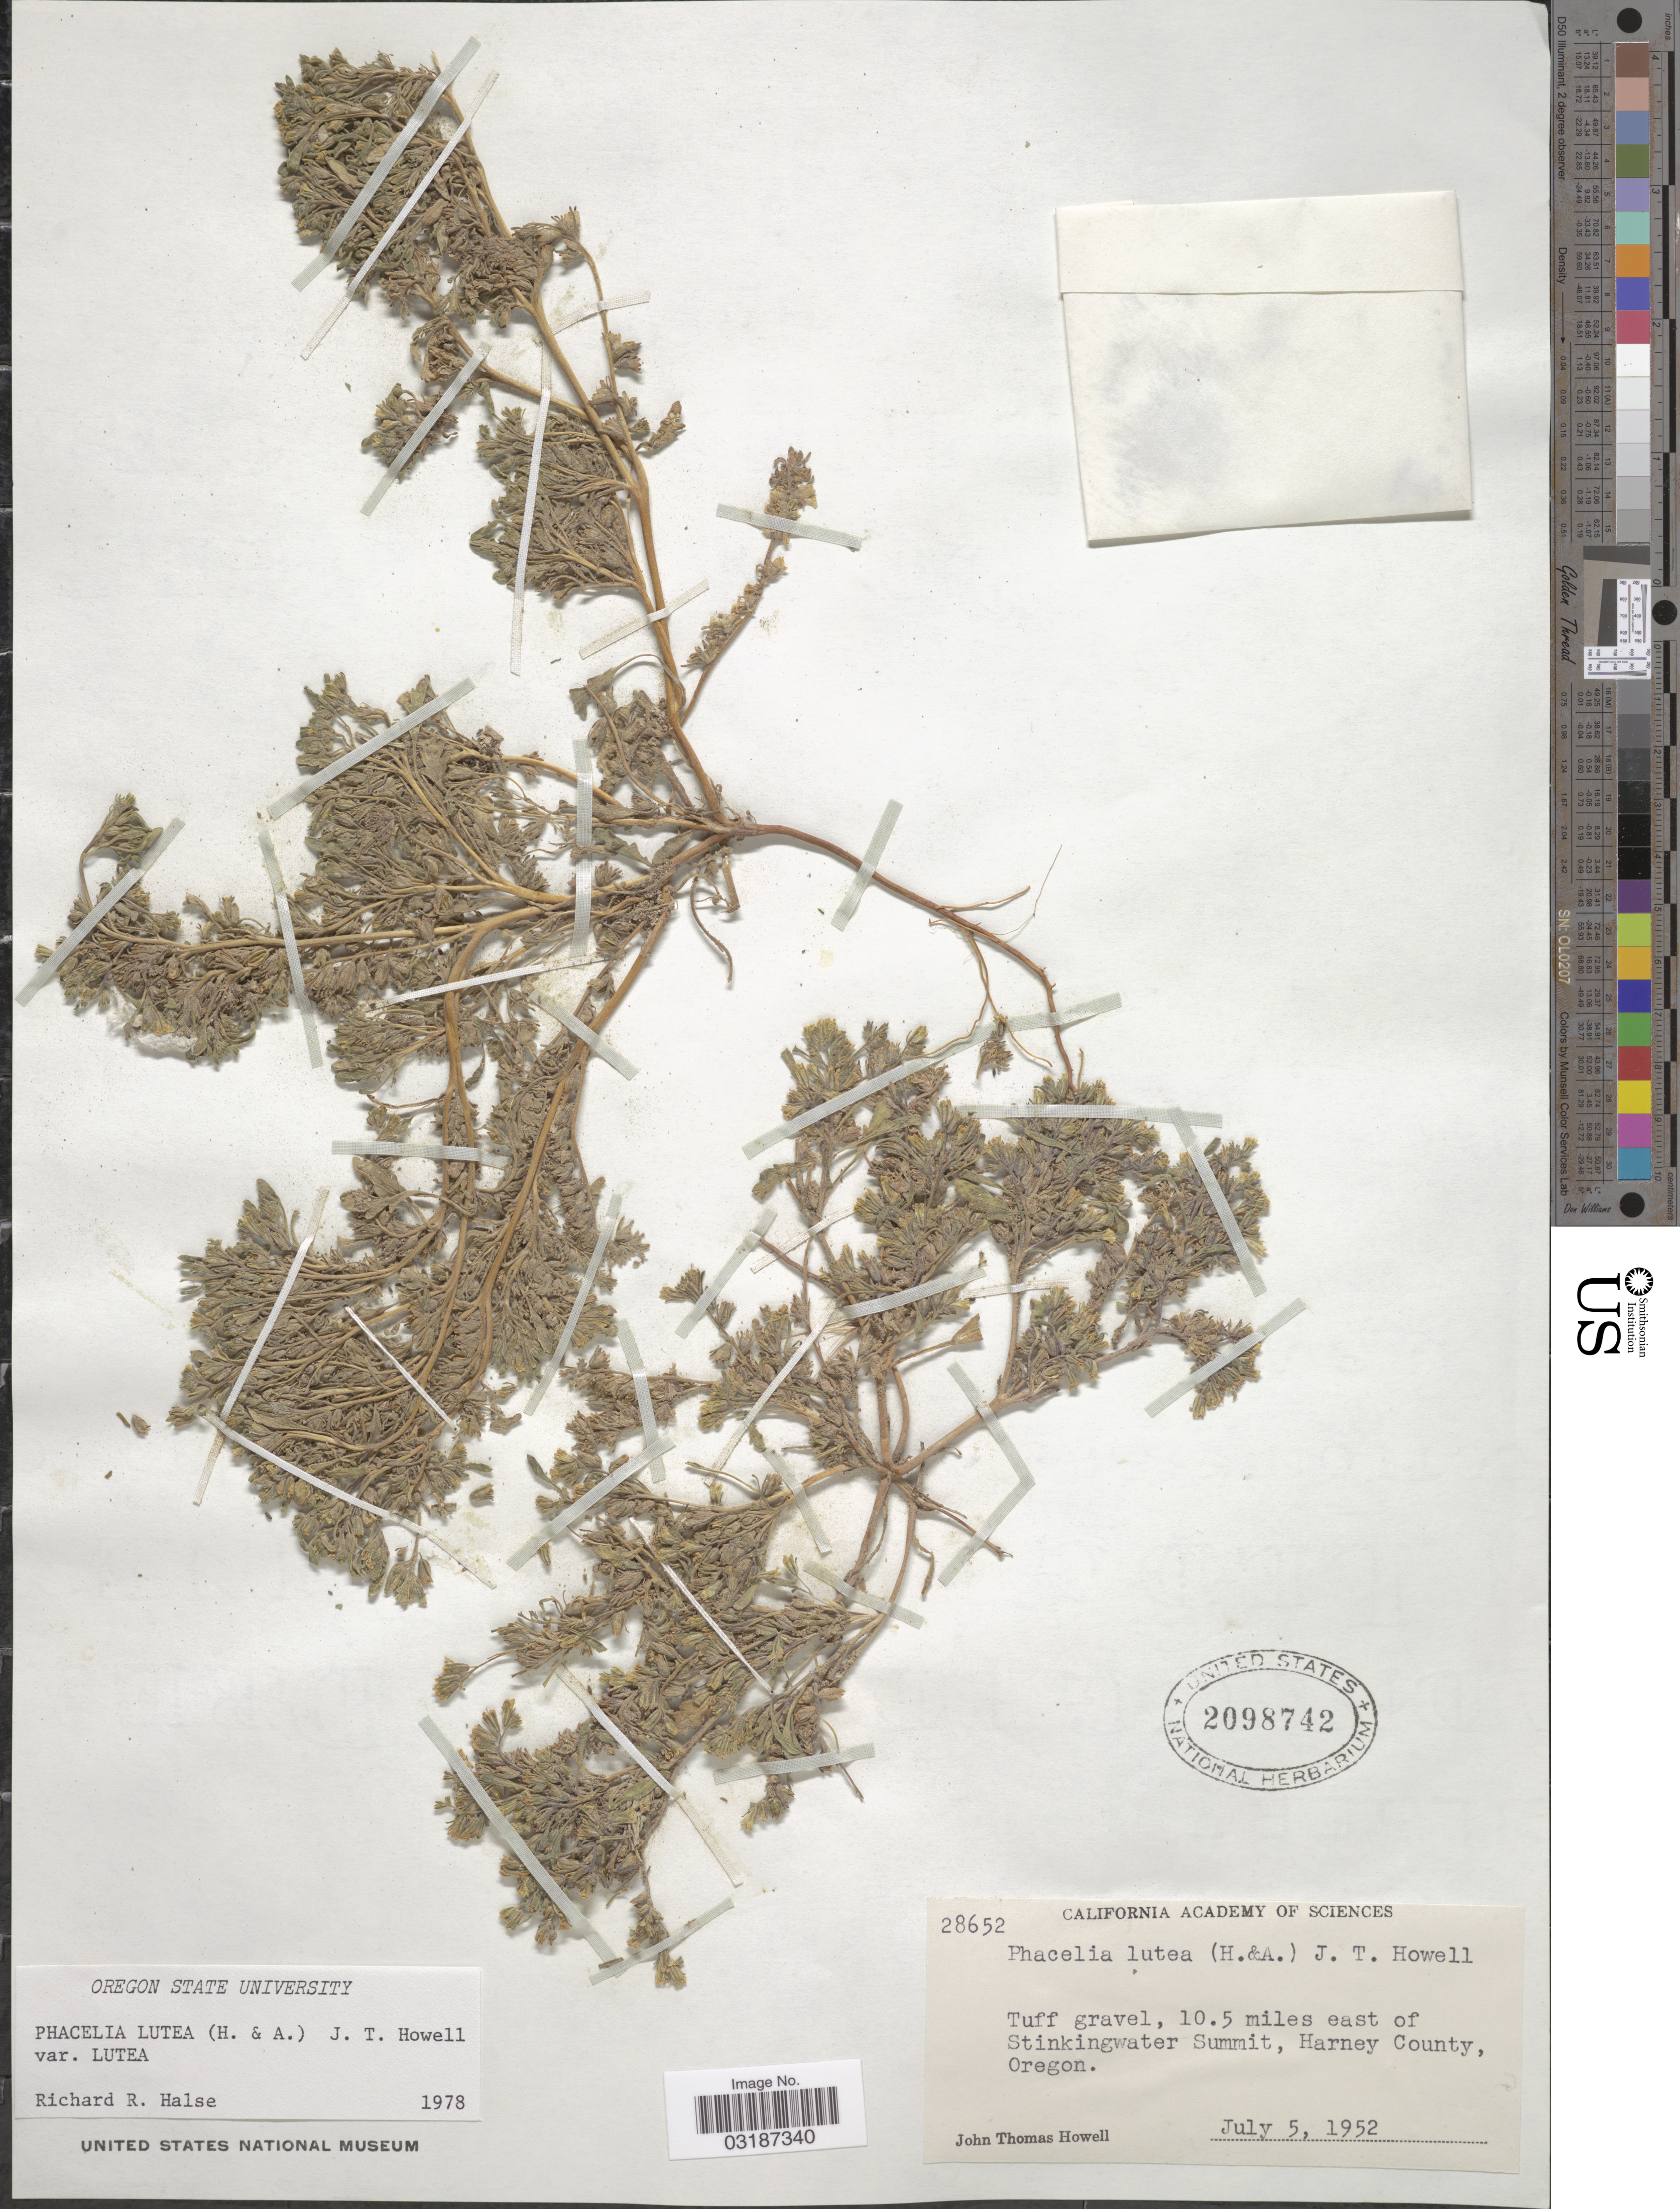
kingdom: Plantae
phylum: Tracheophyta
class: Magnoliopsida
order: Boraginales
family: Hydrophyllaceae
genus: Phacelia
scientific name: Phacelia lutea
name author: (Hook. & Arn.) J.T. Howell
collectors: T. Howell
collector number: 28652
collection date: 1952-07-05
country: United States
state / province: Oregon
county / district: Harney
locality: Tuff gravel, 10.5 miles east of Stinkingwater Summit, Harney County.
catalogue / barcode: US 2098742